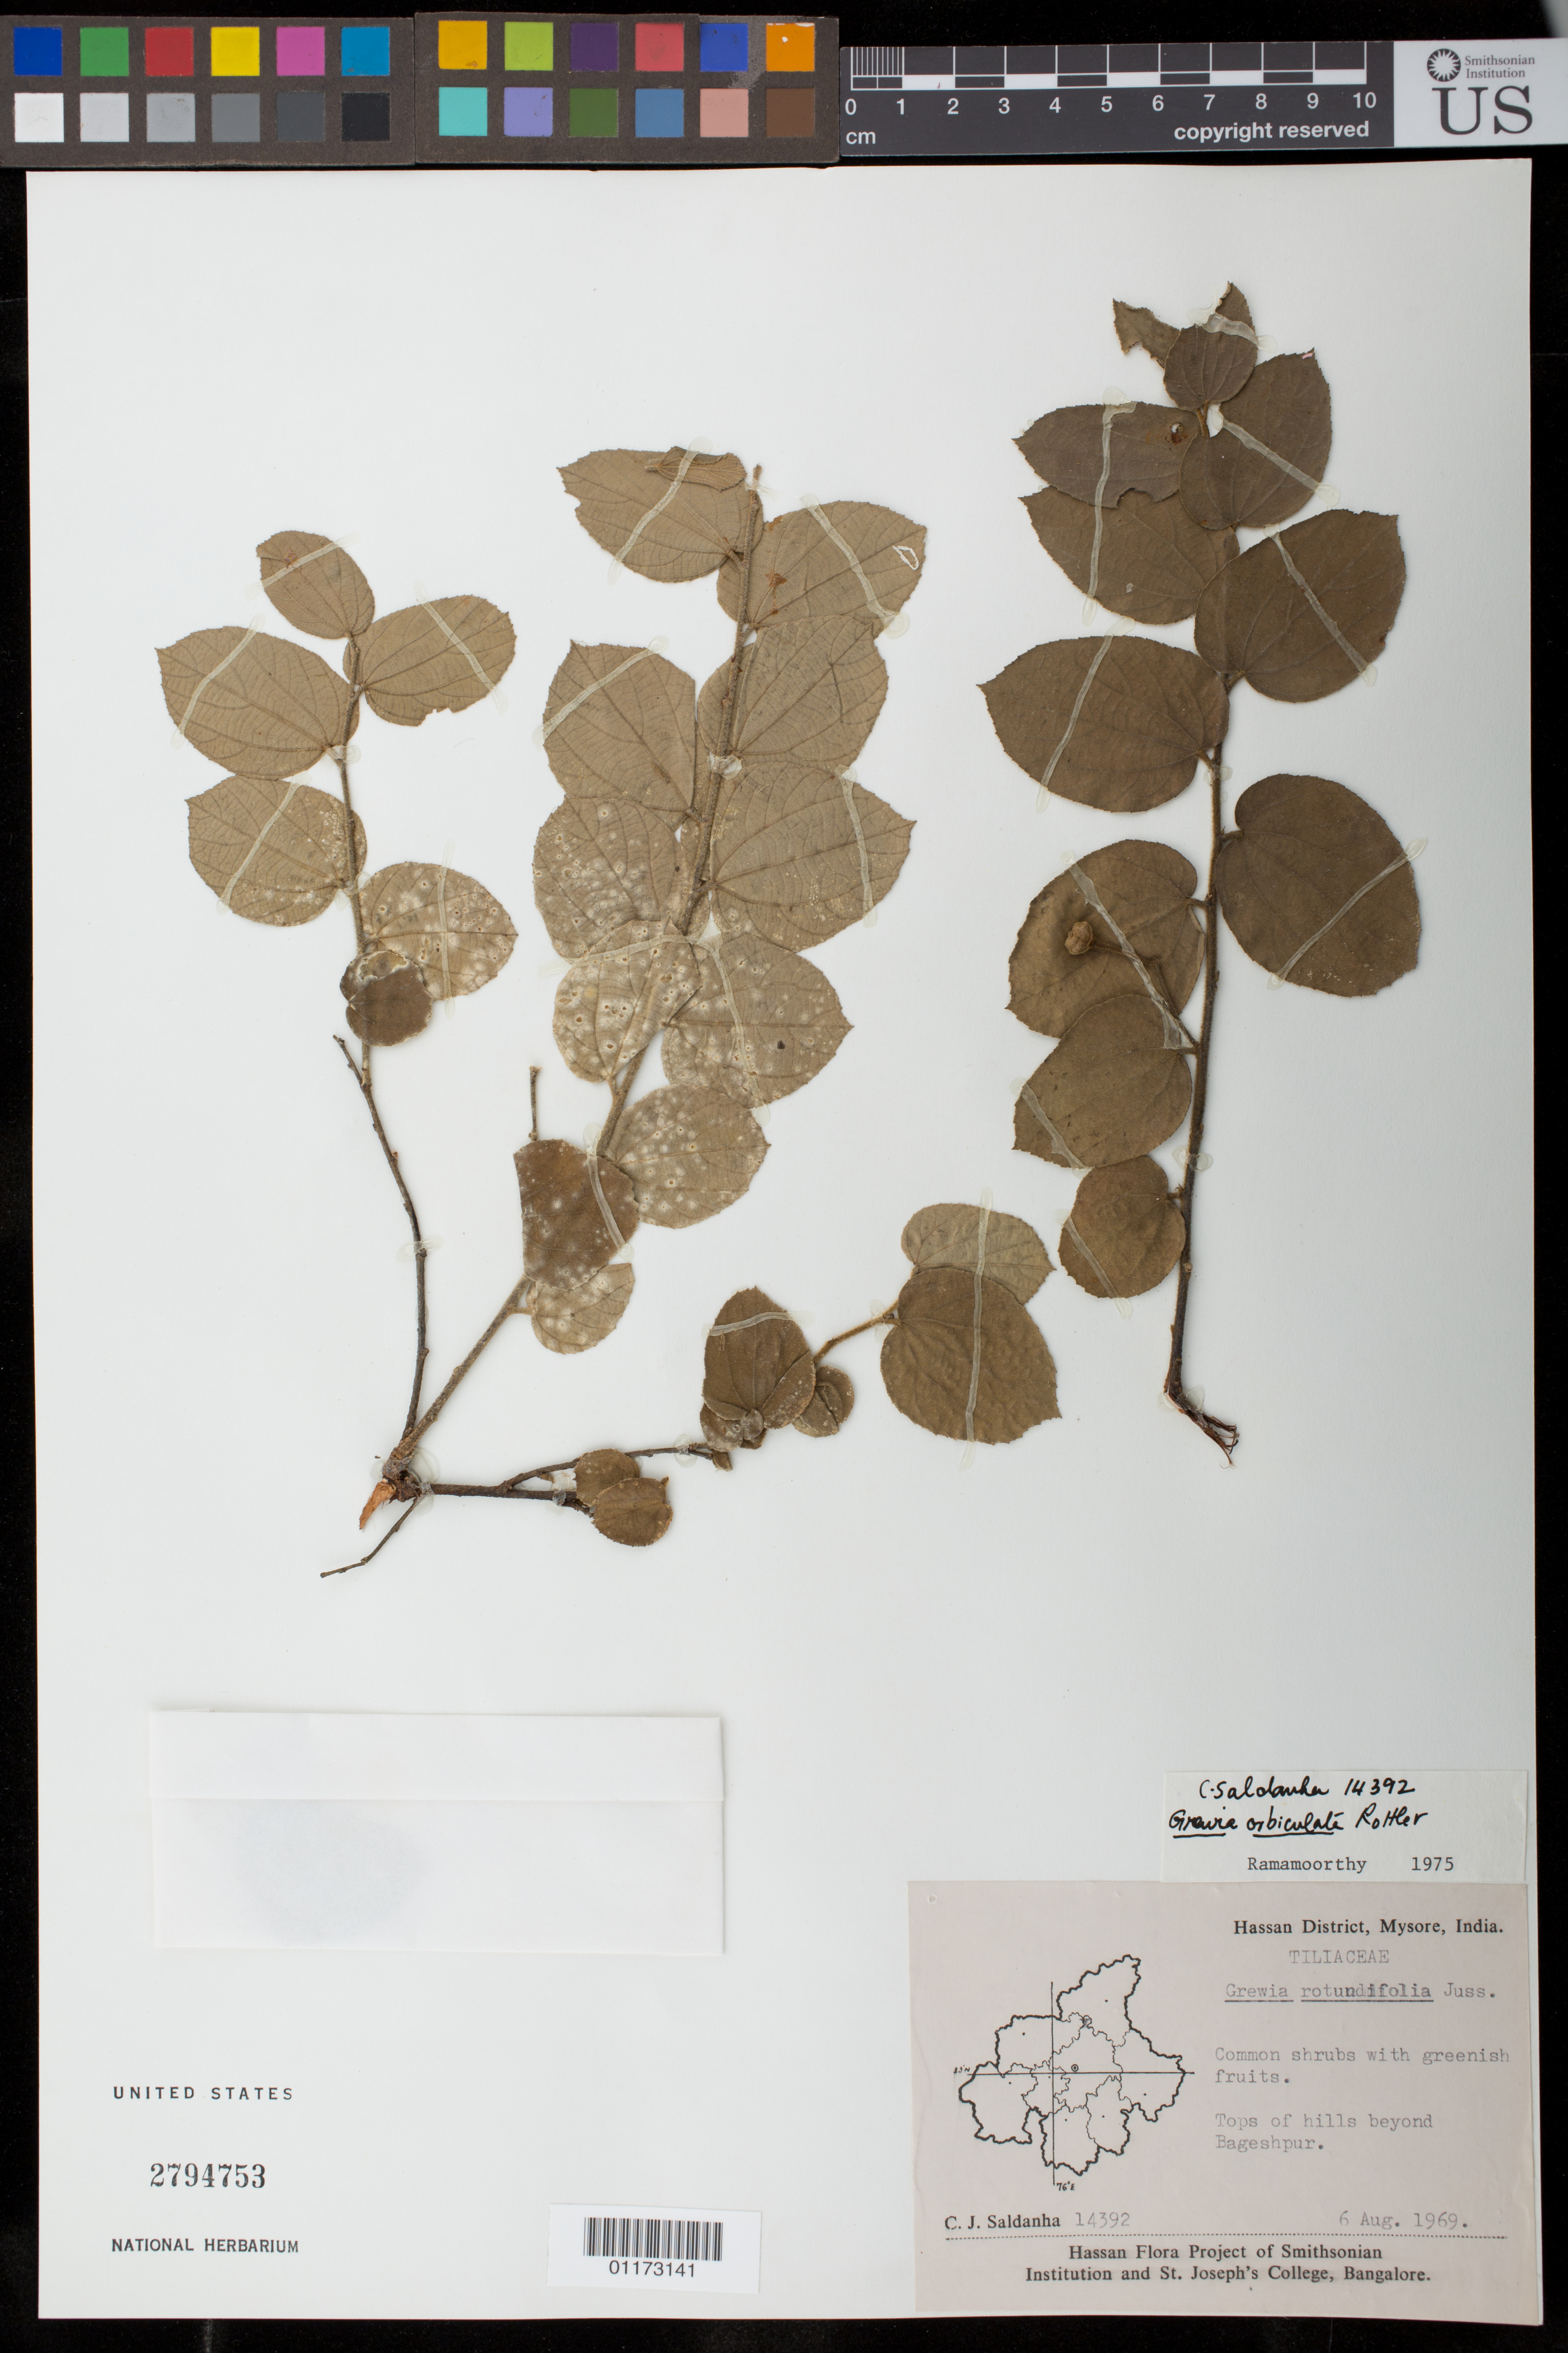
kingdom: Plantae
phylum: Tracheophyta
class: Magnoliopsida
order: Malvales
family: Malvaceae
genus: Grewia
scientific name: Grewia orbiculata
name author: Rottler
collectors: C. J. Saldanha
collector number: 14392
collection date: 1969-08-06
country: India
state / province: Karnataka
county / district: Mysore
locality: Tops of hills beyond Bageshpur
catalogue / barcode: US 2794753